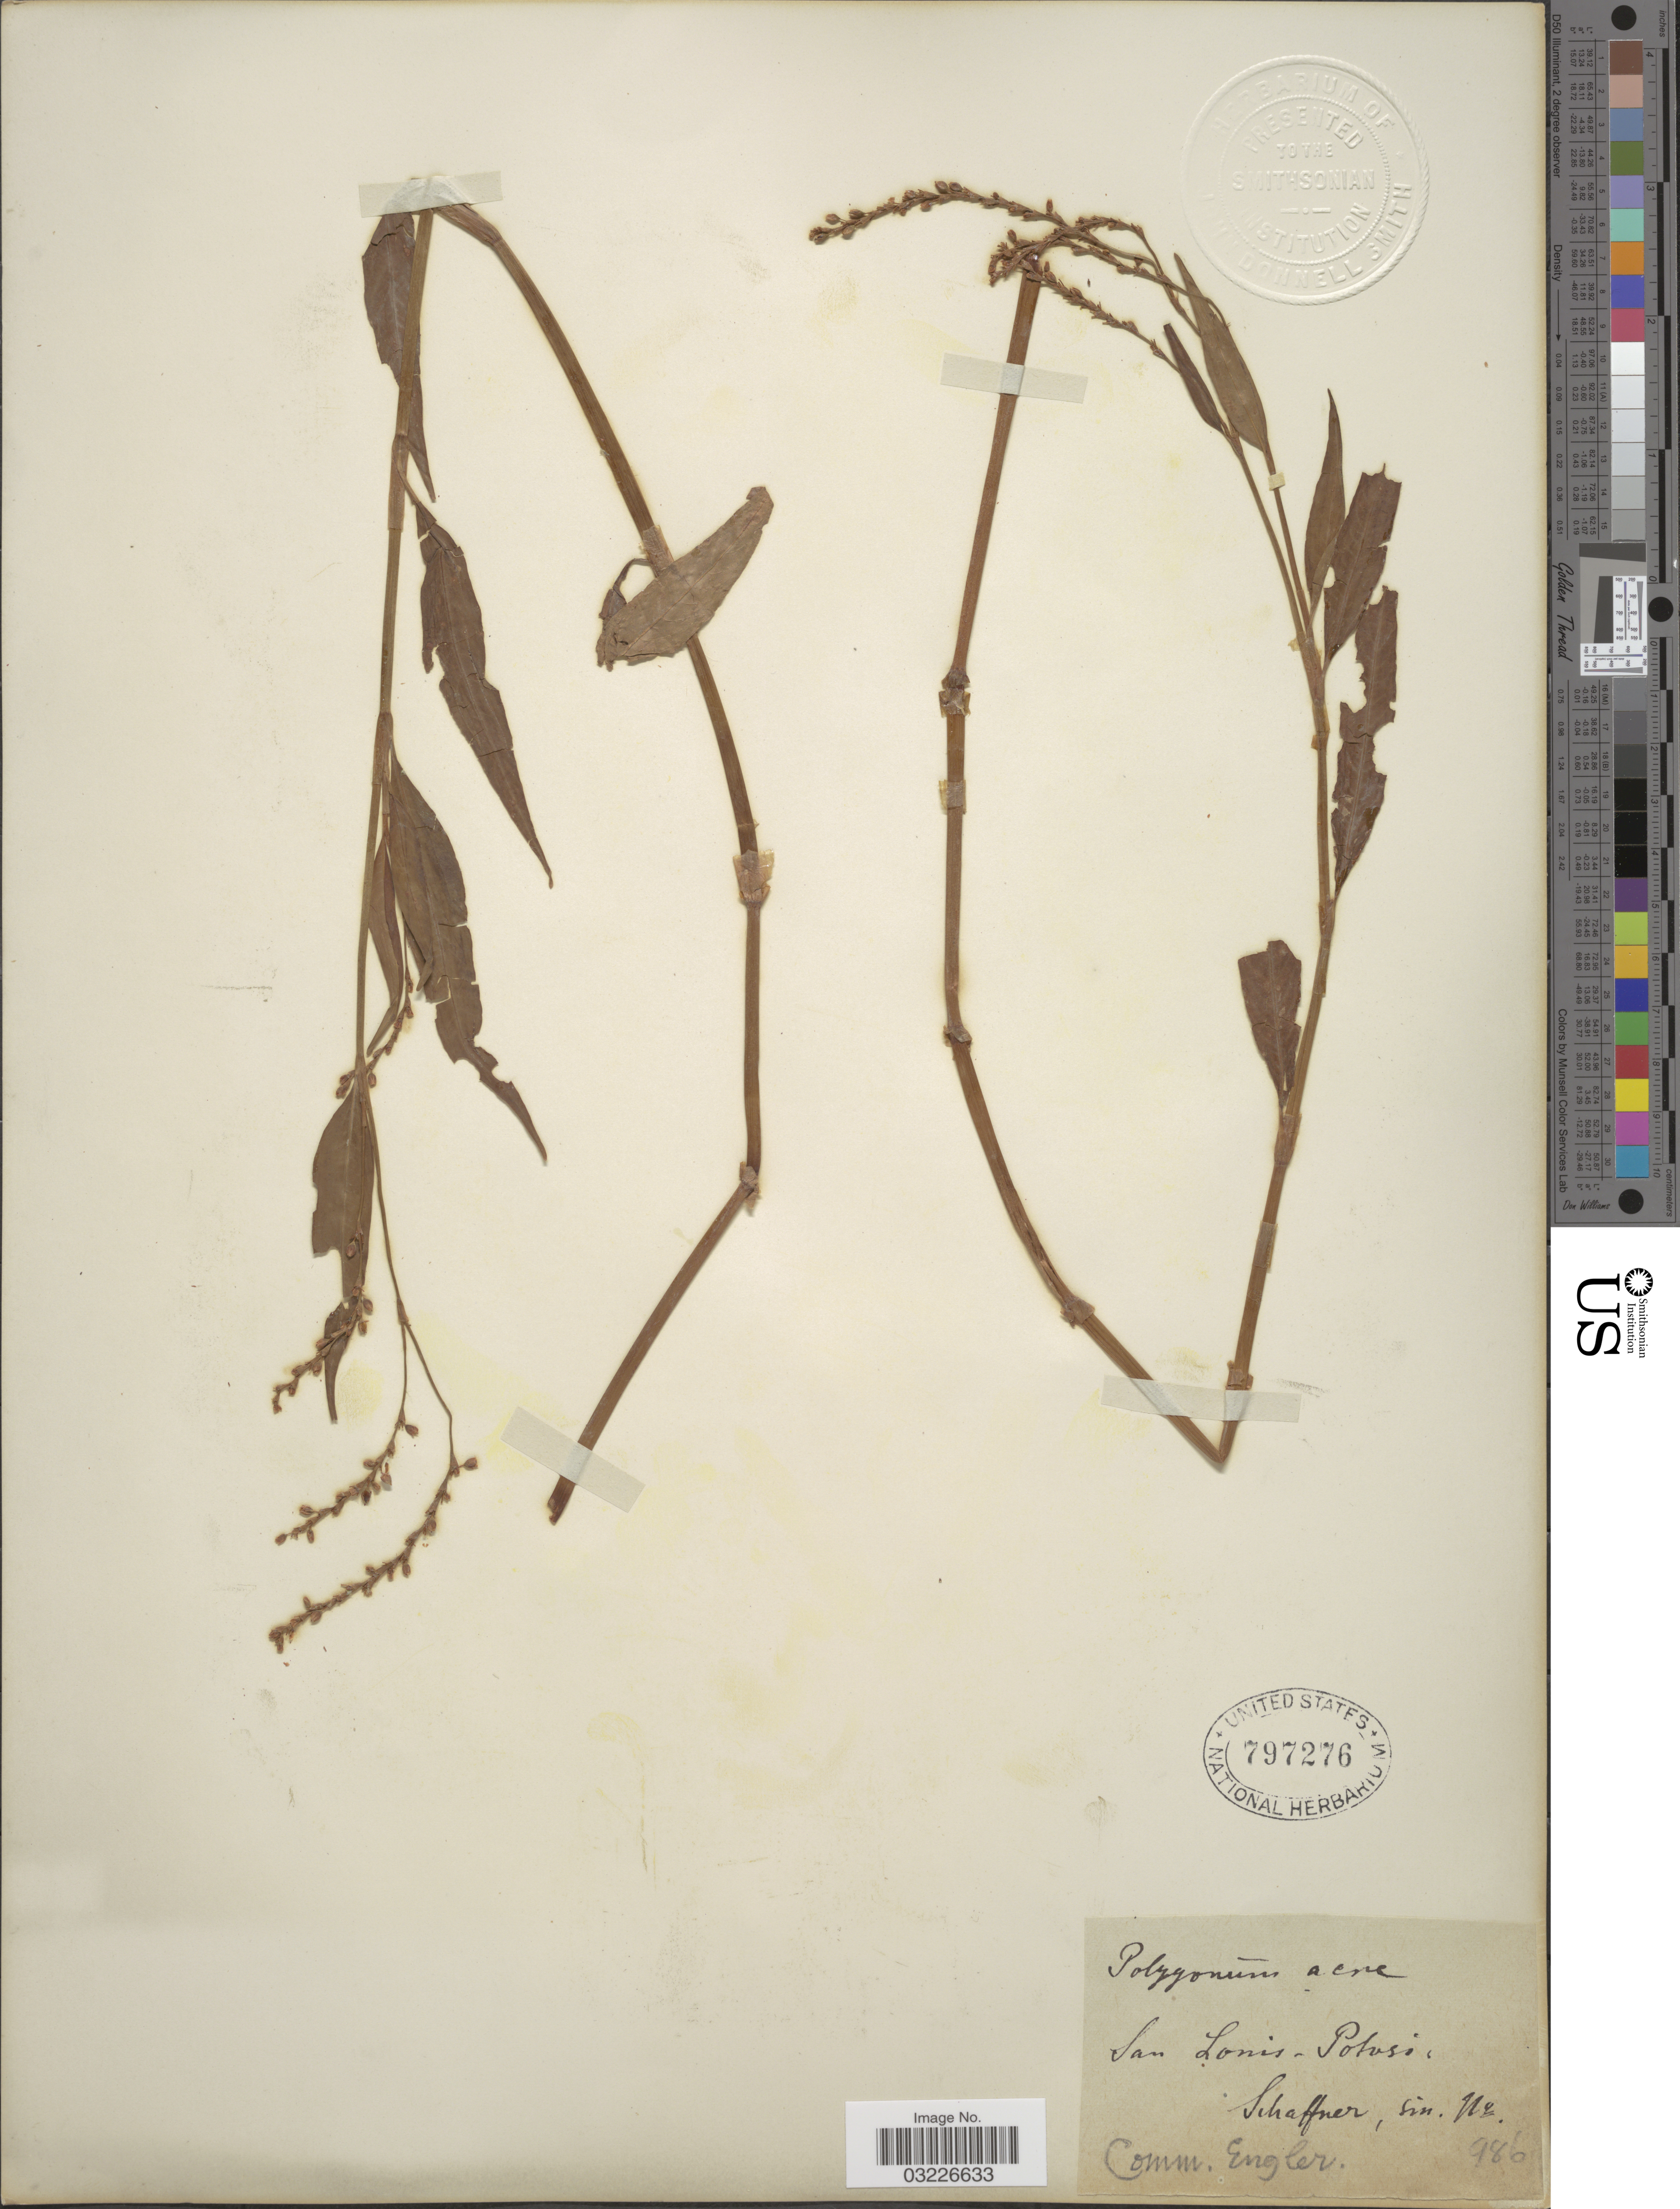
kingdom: Plantae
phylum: Tracheophyta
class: Magnoliopsida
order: Caryophyllales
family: Polygonaceae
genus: Polygonum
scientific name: Polygonum opelousanum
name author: Riddell ex Small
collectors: -. Schaffner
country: Mexico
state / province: San Luis Potosí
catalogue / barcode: US 797276